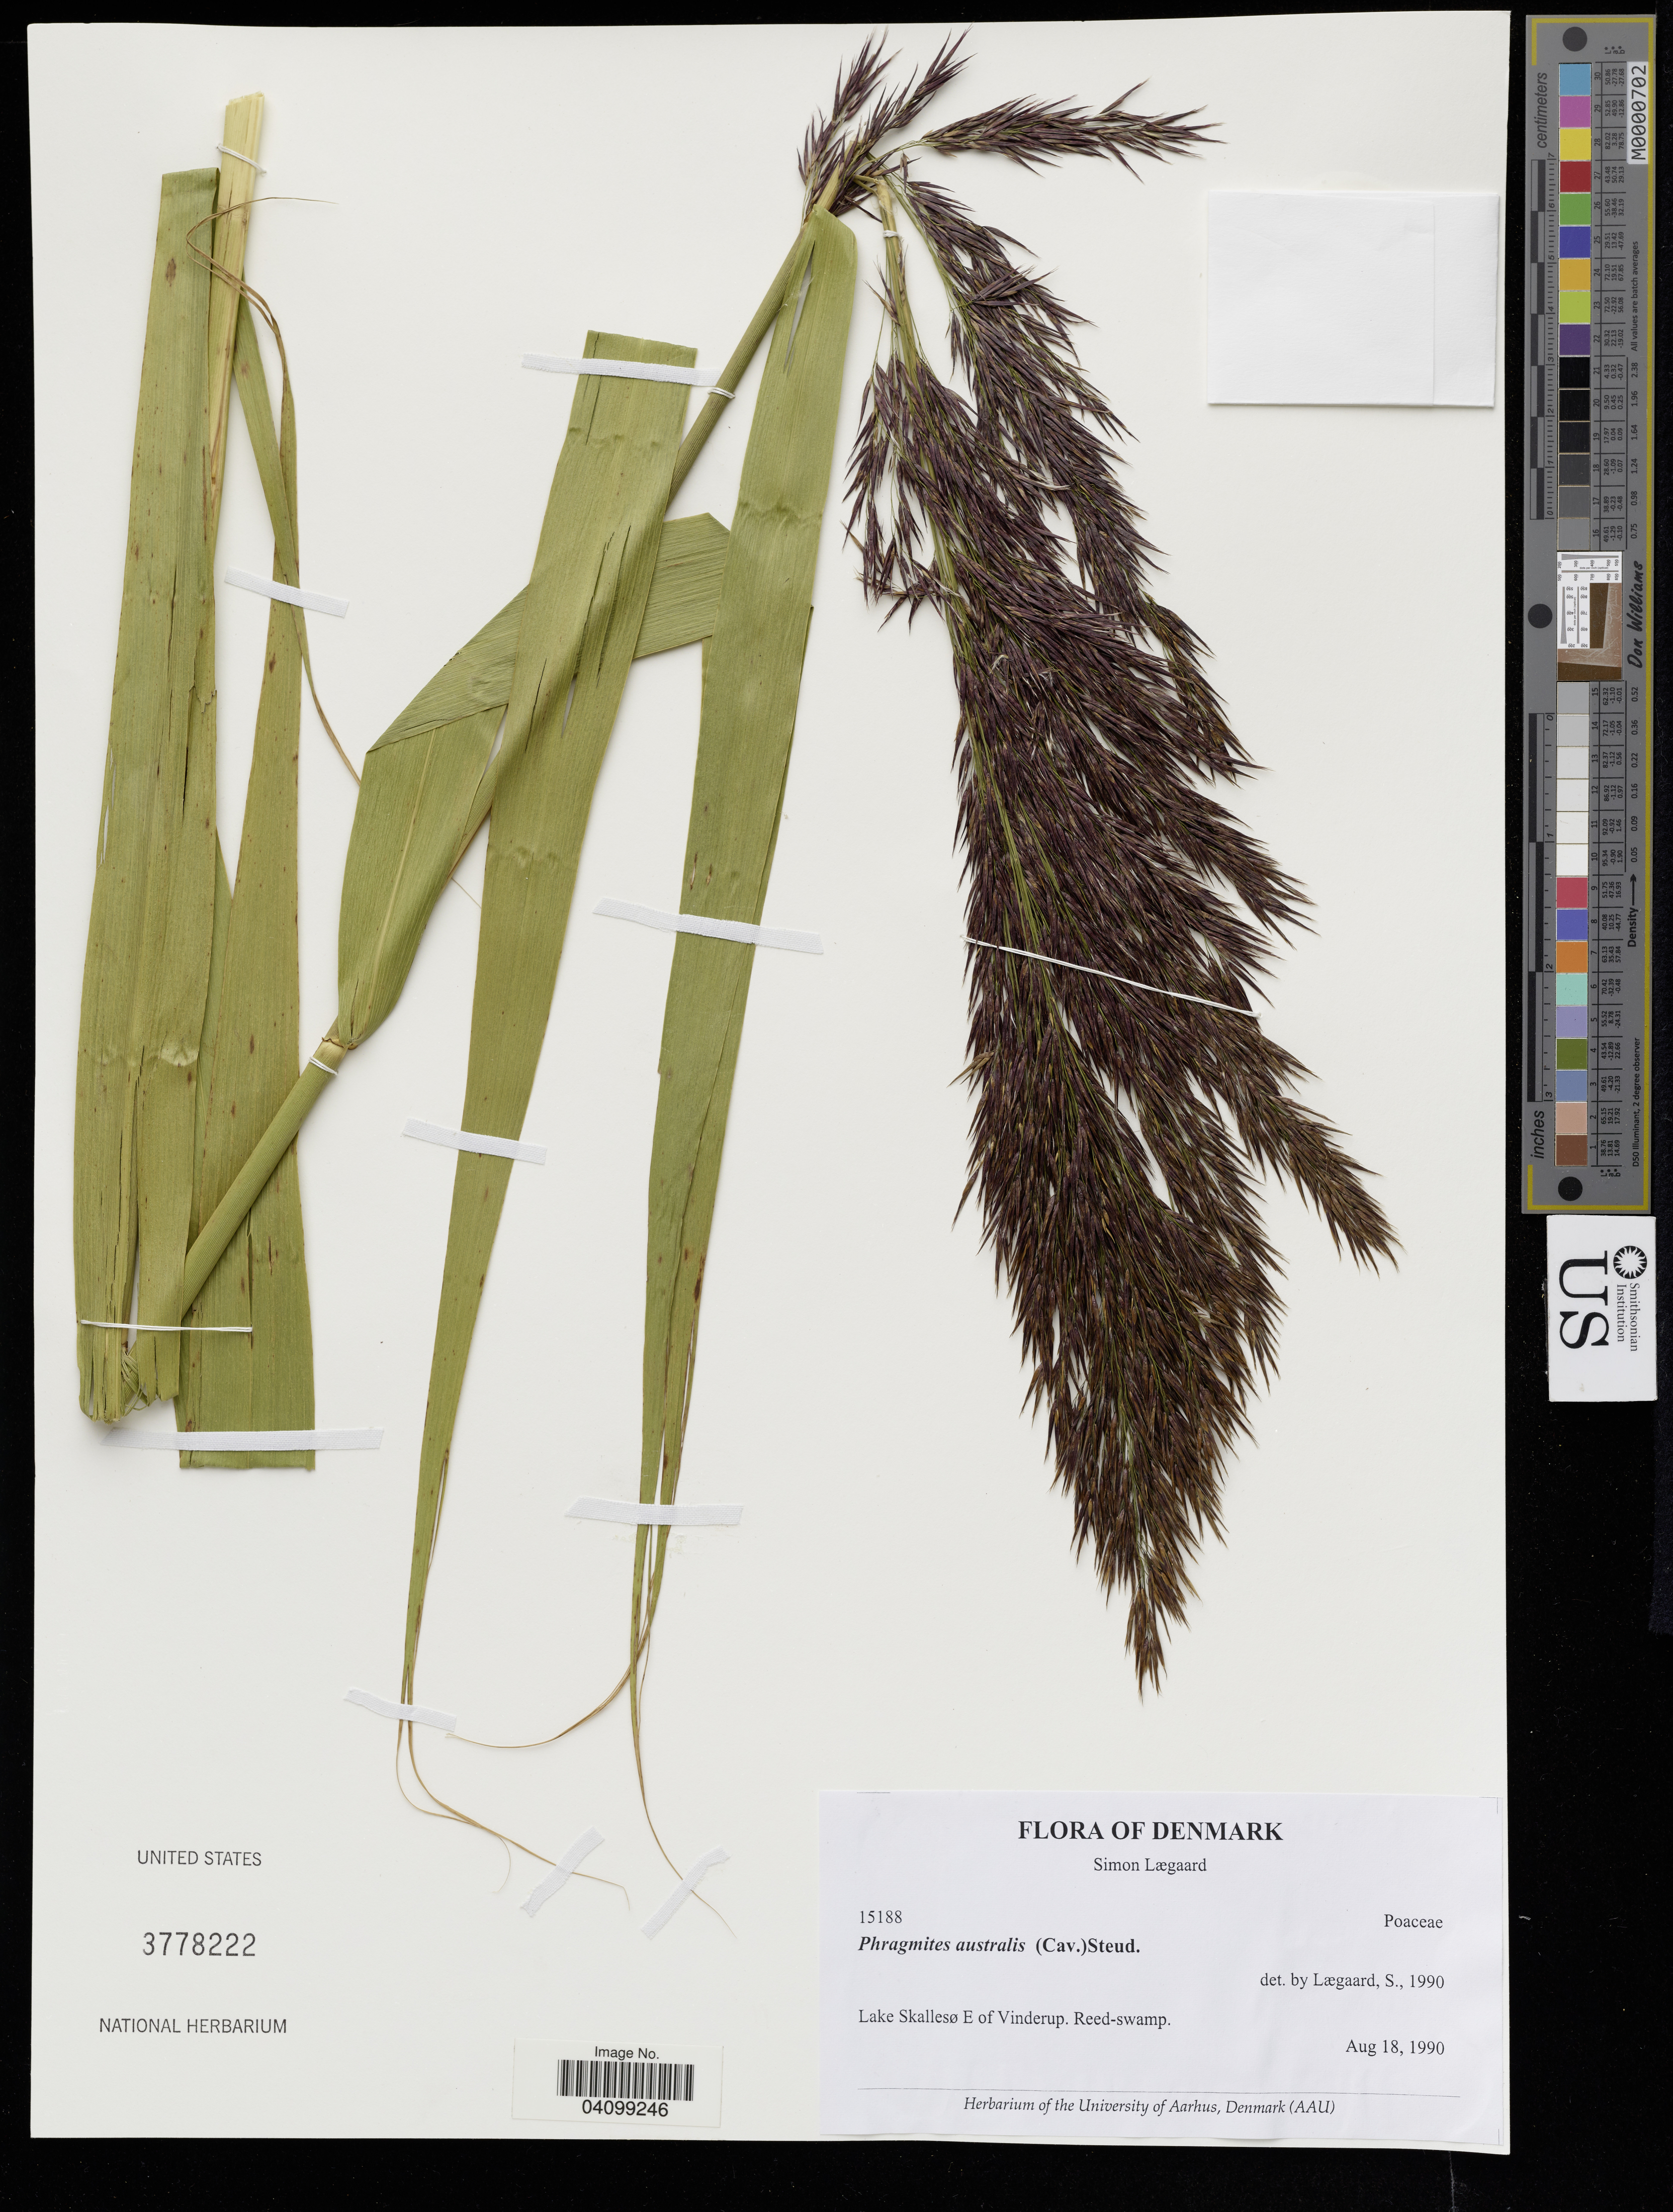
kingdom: Plantae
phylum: Tracheophyta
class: Liliopsida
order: Poales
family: Poaceae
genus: Phragmites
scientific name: Phragmites australis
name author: (Cav.) Trin. ex Steud.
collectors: S. Lægaard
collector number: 15188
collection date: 1990-08-18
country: Denmark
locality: Lake Skallesø E of Vinderup, Reed-swamp.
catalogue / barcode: US 3778222